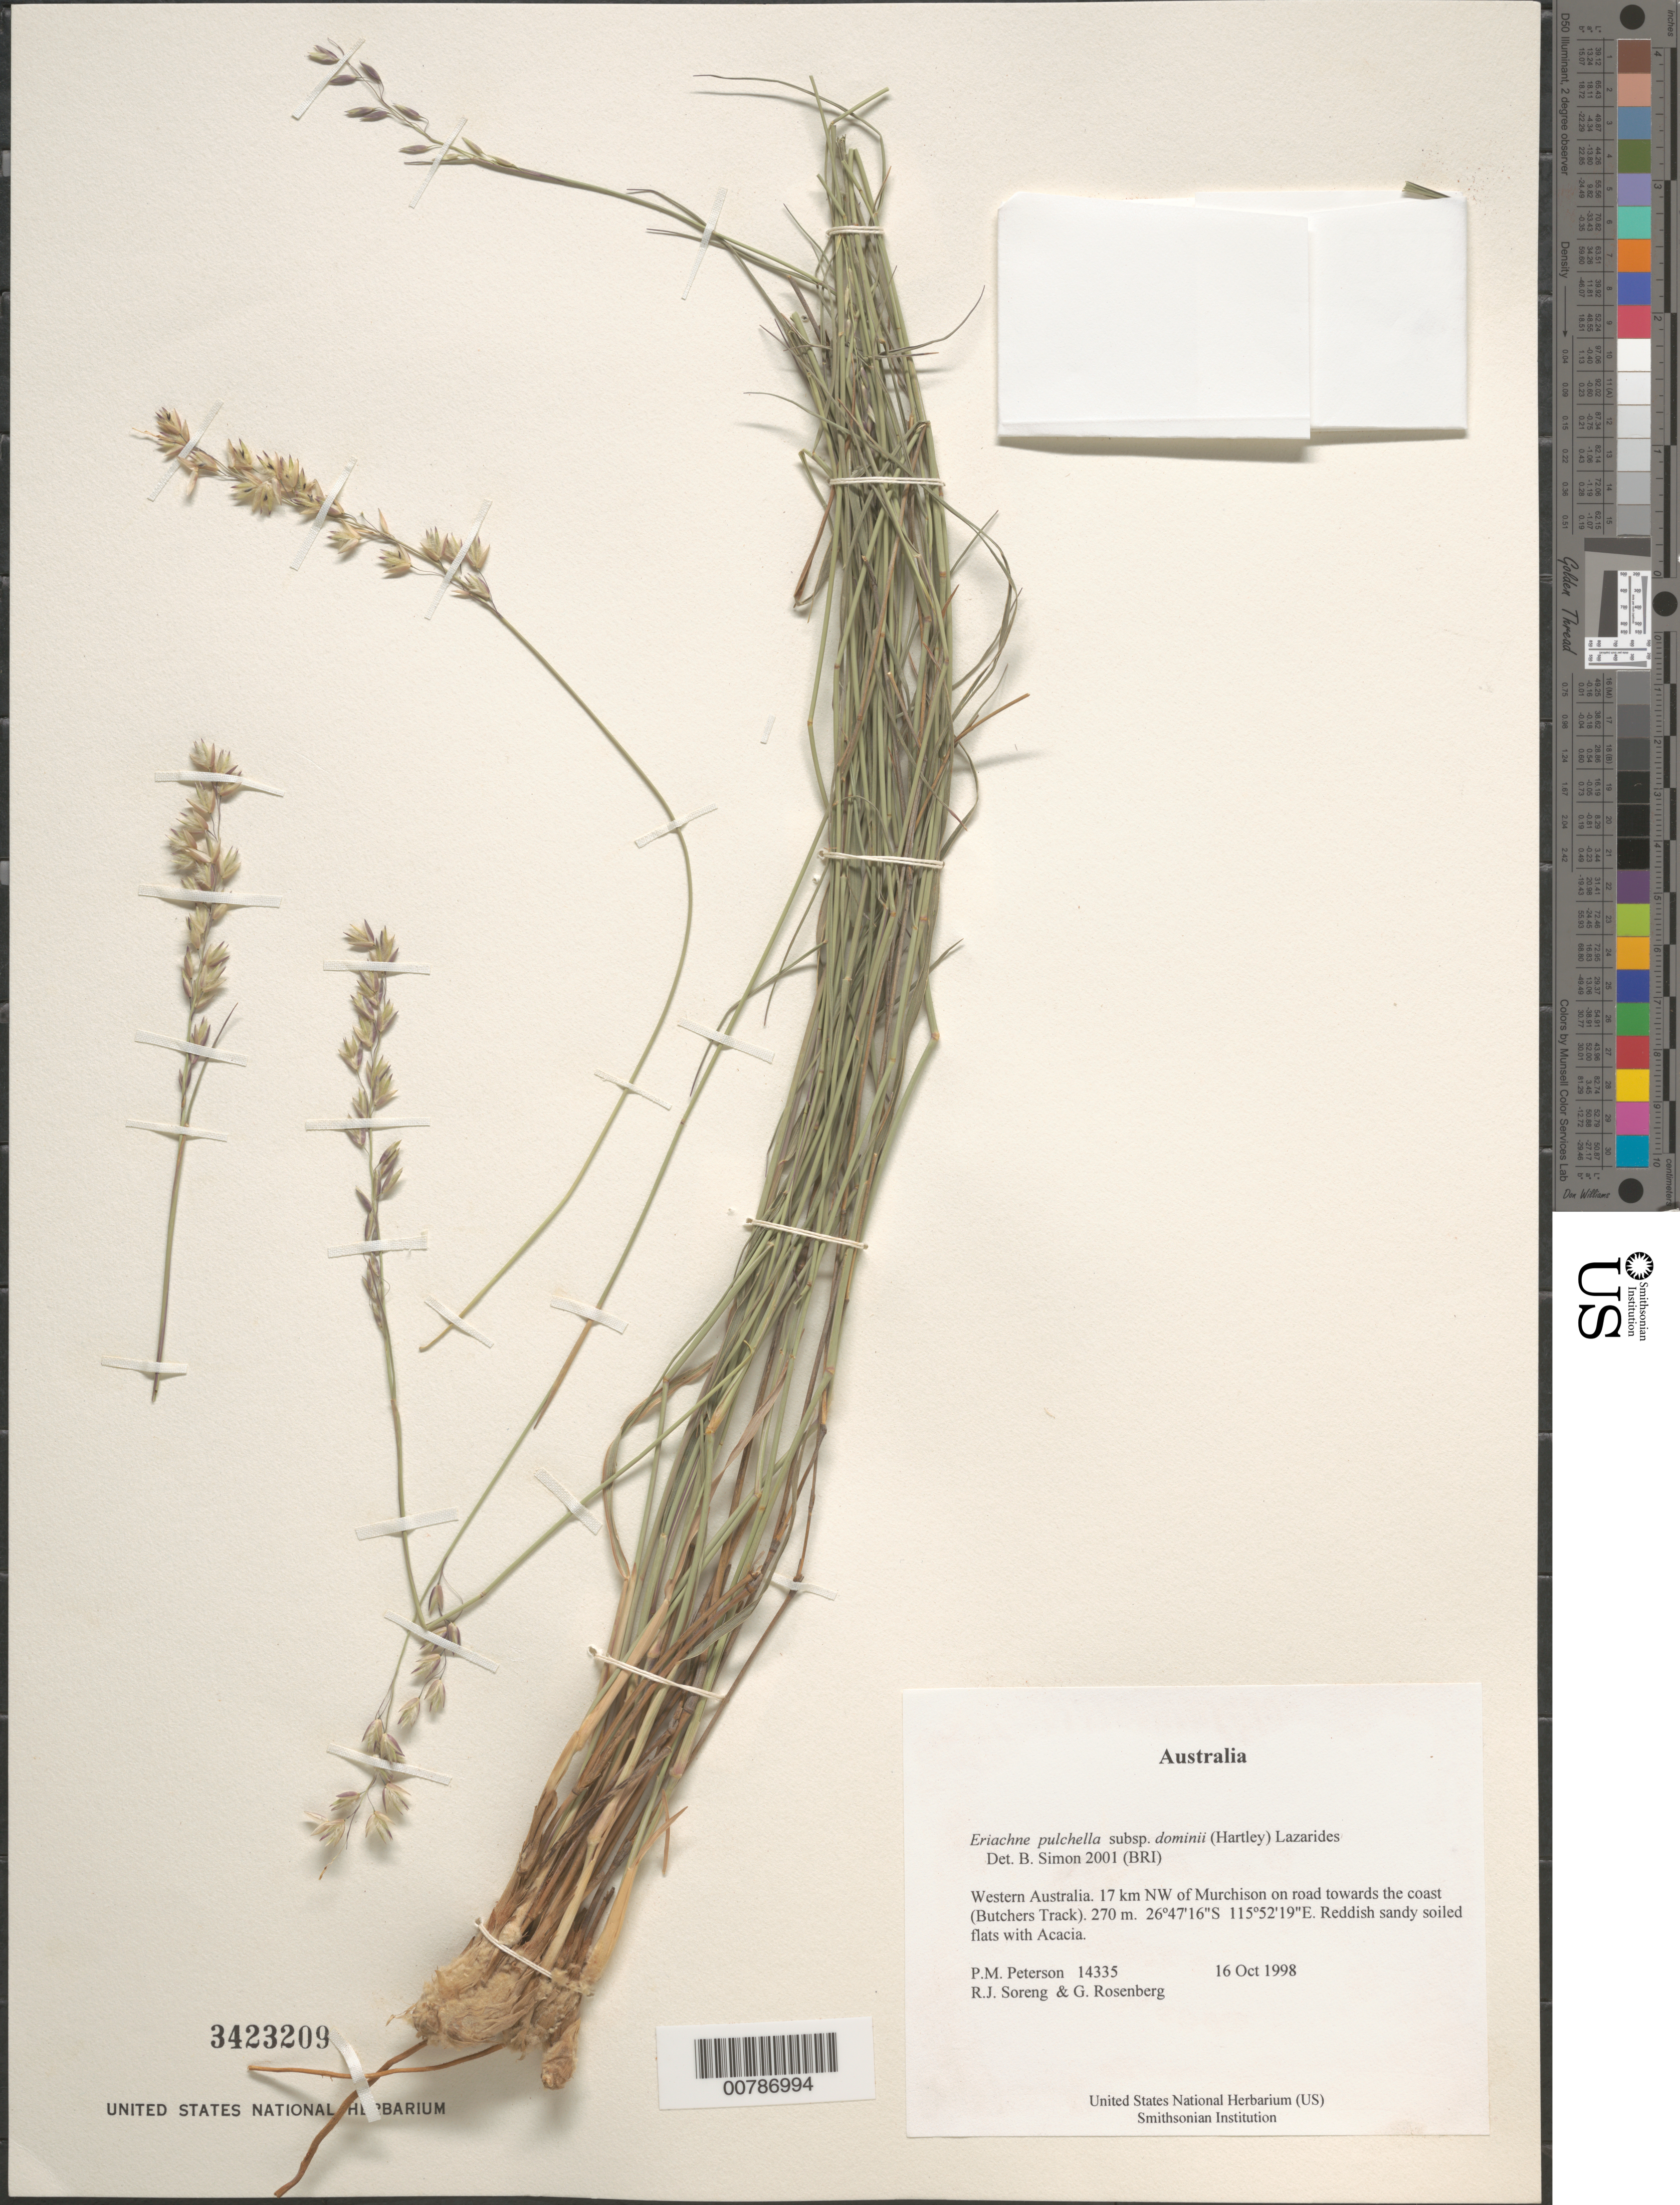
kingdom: Plantae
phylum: Tracheophyta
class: Liliopsida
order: Poales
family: Poaceae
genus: Eriachne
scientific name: Eriachne pulchella subsp. dominii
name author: (Hartley) Lazarides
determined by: Simon, B.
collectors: P. M. Peterson, R. J. Soreng & G. Rosenberg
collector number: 14335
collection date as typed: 16 Oct 1998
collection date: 1998-10-16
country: Australia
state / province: Western Australia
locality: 17 km NW of Murchison on road towards the coast (Butchers Track).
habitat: Reddish sandy soiled flats with Acacia.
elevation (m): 270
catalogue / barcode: US 3423209